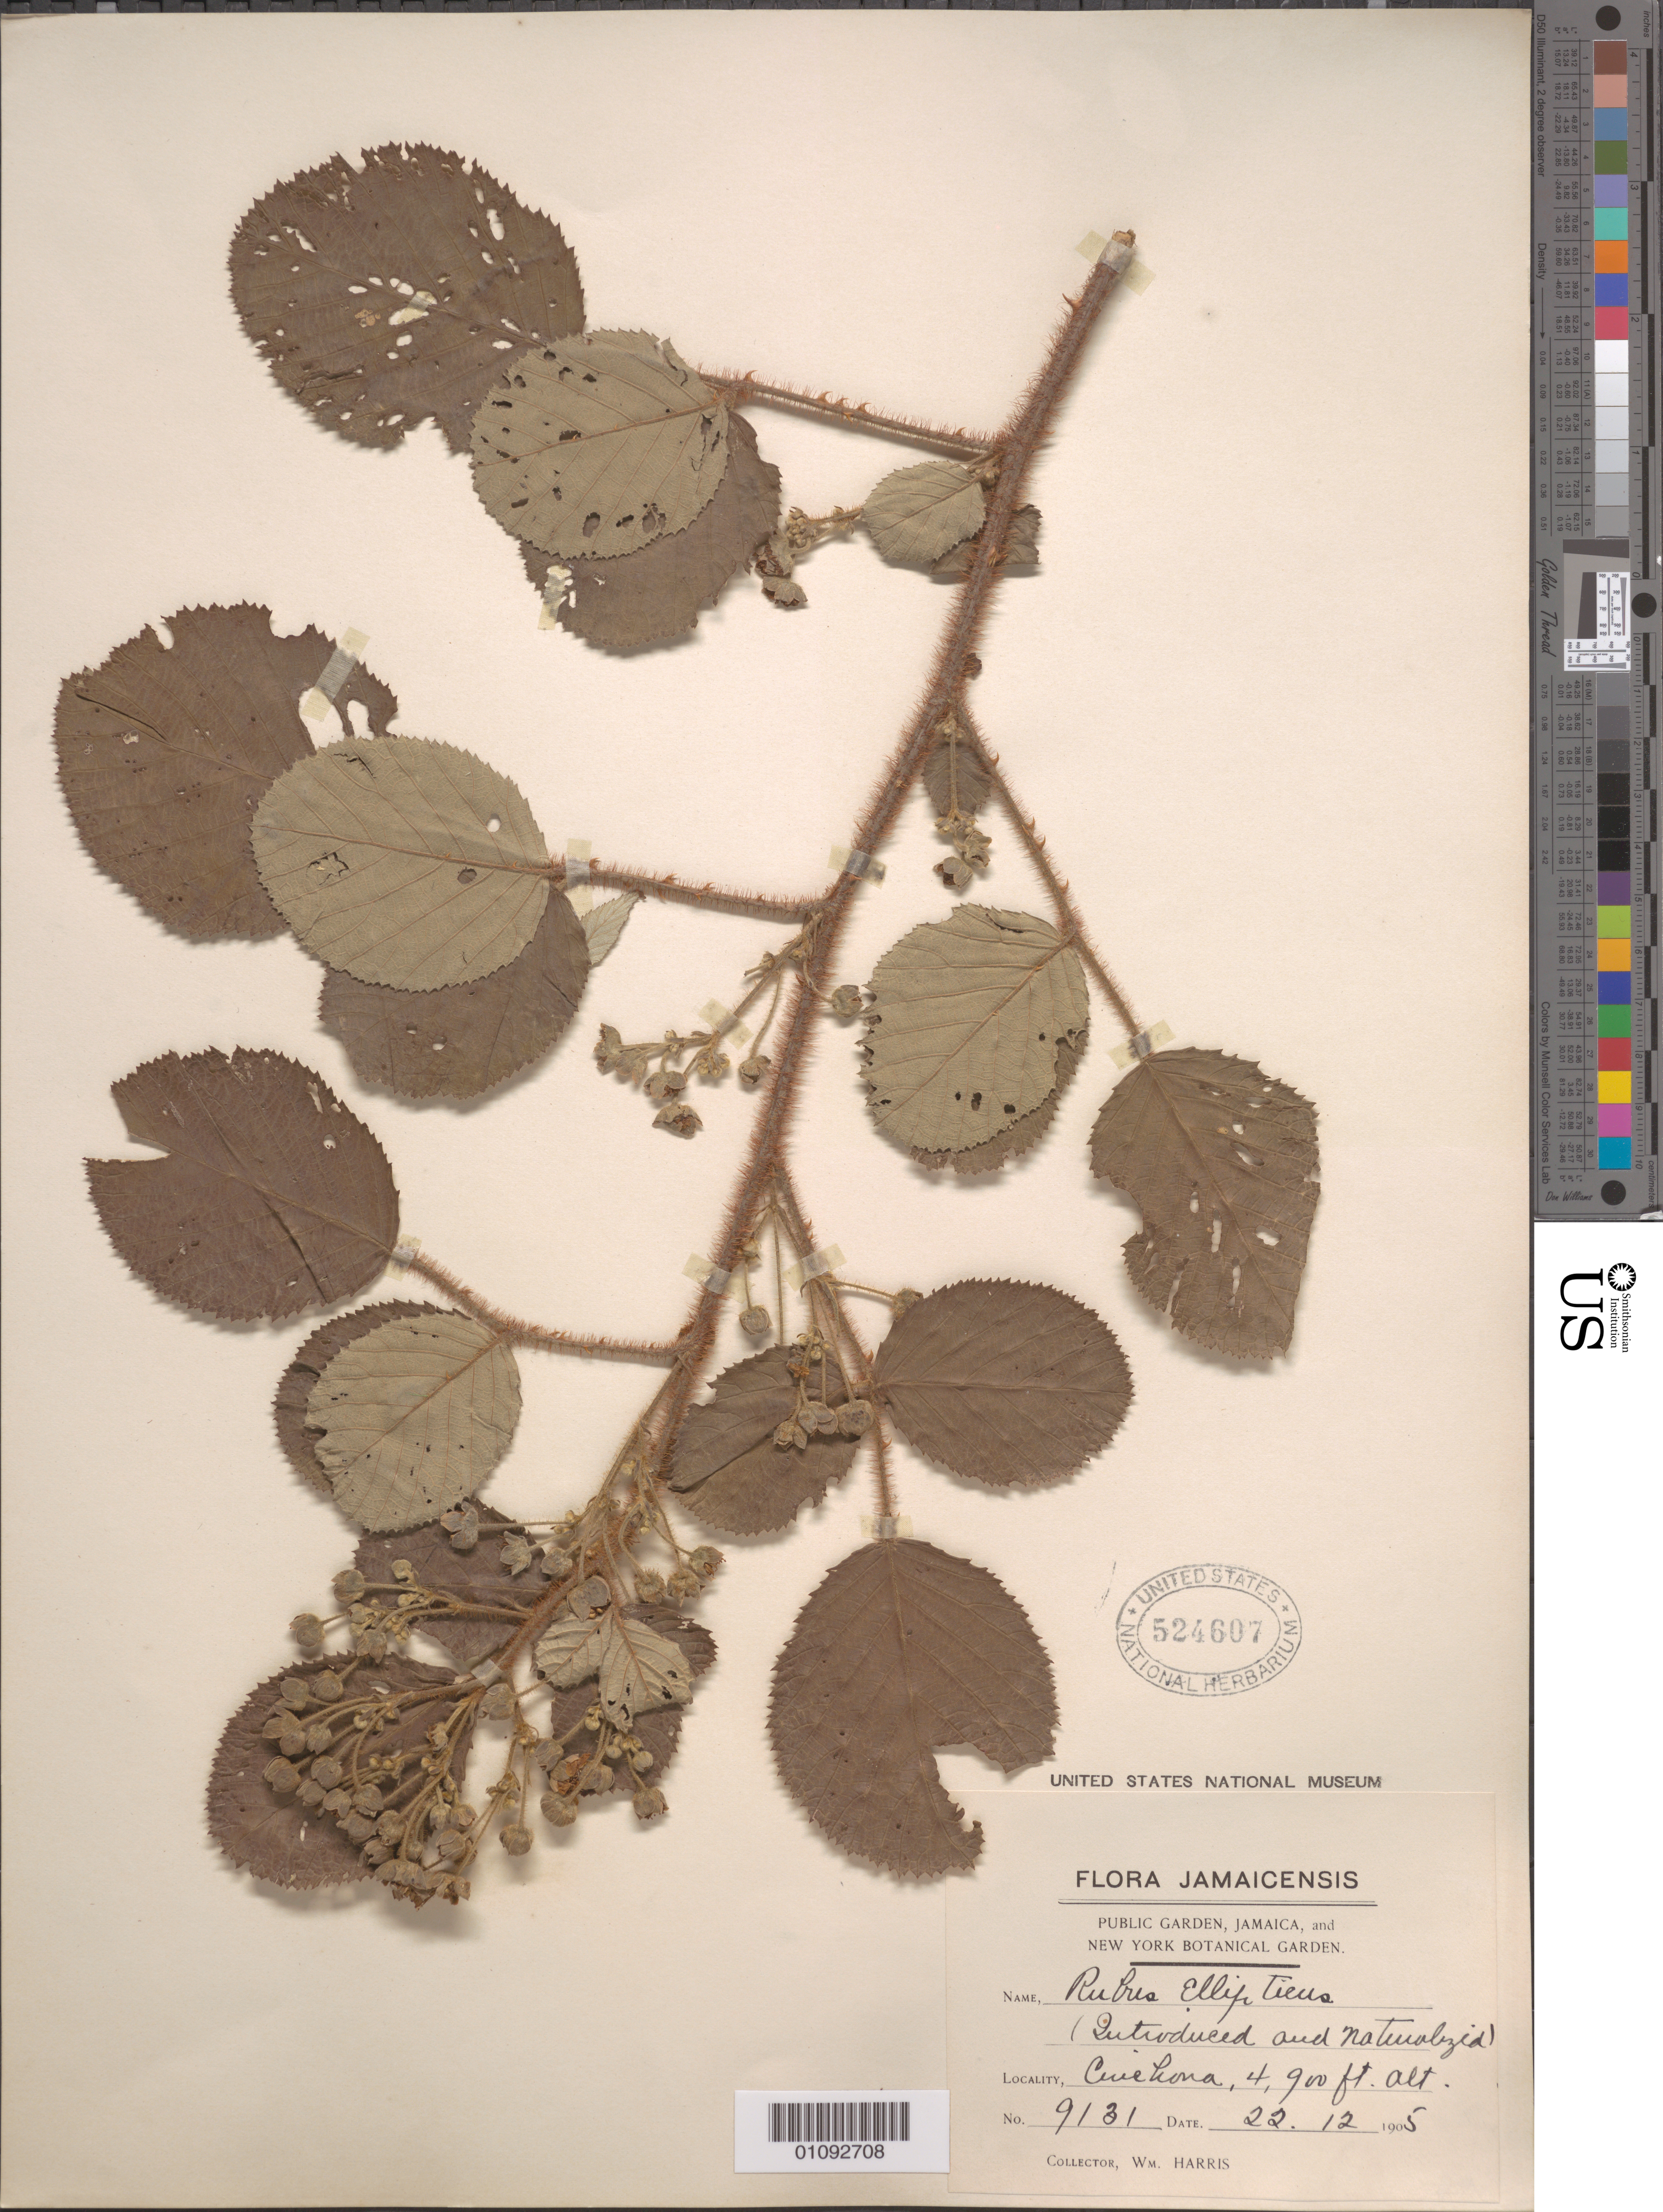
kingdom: Plantae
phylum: Tracheophyta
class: Magnoliopsida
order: Rosales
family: Rosaceae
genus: Rubus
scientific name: Rubus ellipticus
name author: Sm.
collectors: W. Harris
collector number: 9131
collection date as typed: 22 Dec 1905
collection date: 1905-12-22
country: Jamaica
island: Jamaica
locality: Cuehona(?).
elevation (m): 274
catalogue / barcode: US 524607